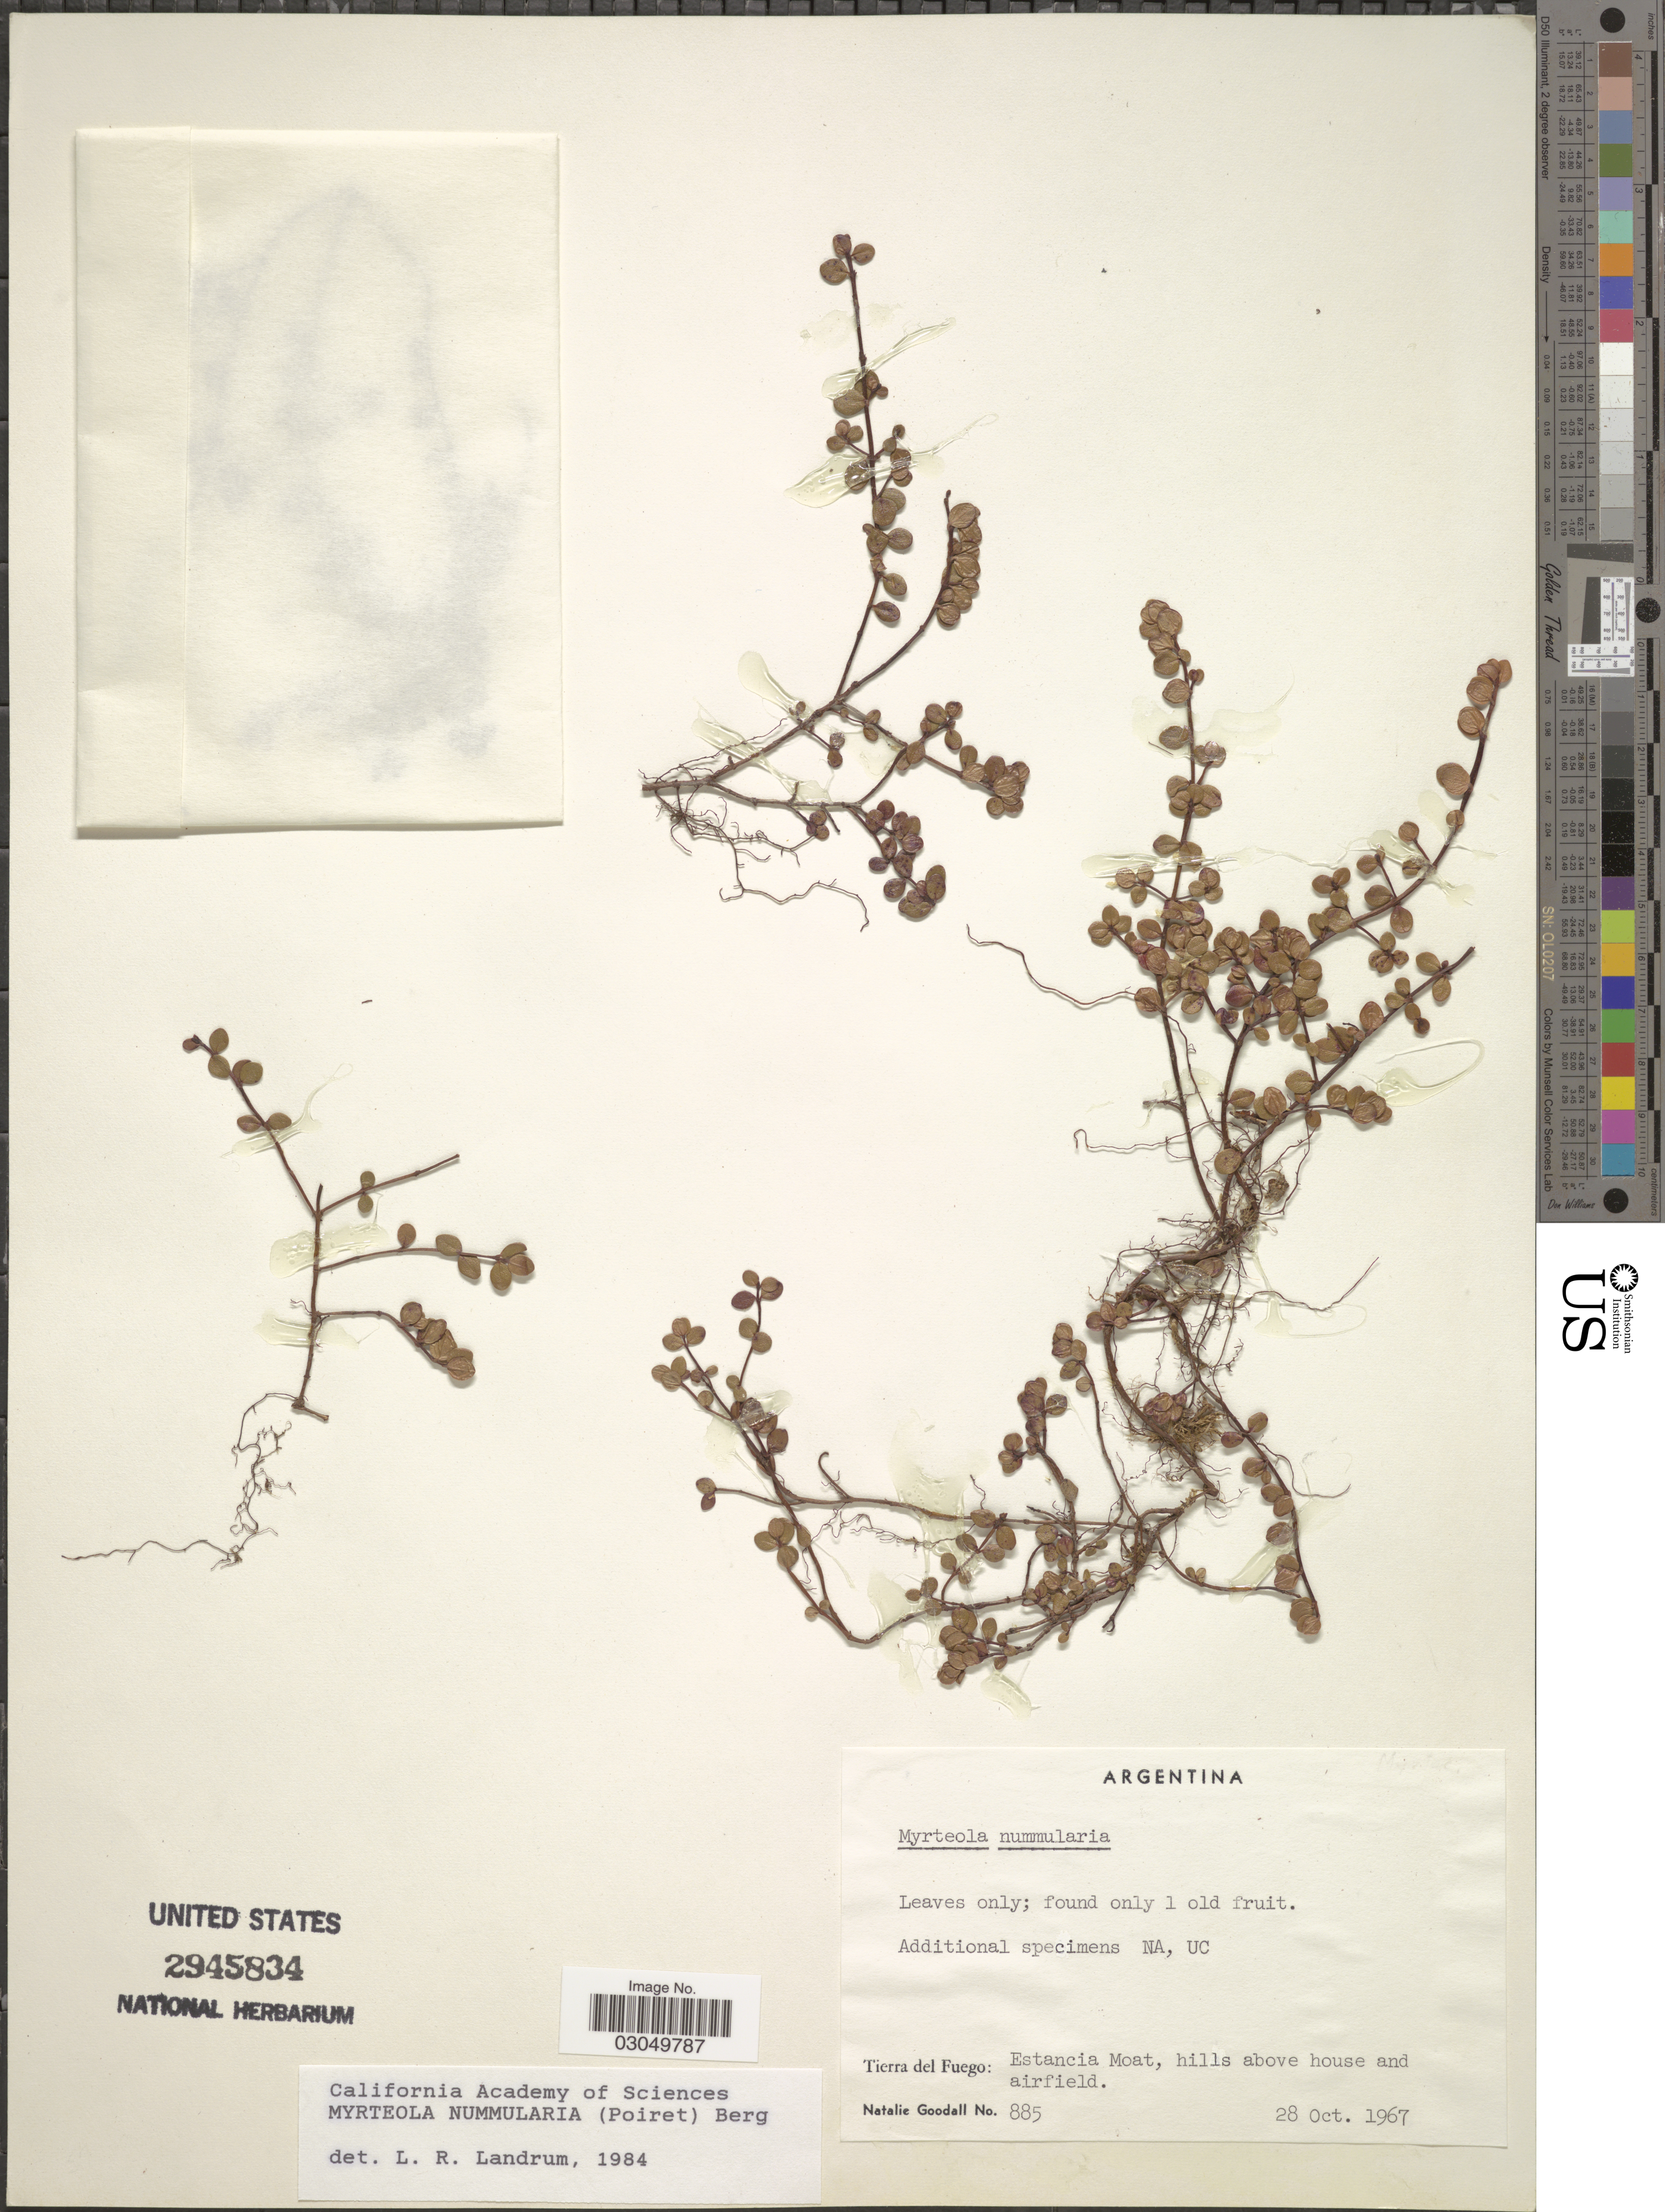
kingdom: Plantae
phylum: Tracheophyta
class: Magnoliopsida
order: Myrtales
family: Myrtaceae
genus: Myrteola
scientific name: Myrteola nummularia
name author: (Lam.) O. Berg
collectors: N. Goodall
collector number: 885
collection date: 1967-10-28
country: Argentina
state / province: Tierra del Fuego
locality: Estancia Moat, hills above house and airfield.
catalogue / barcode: US 2945834